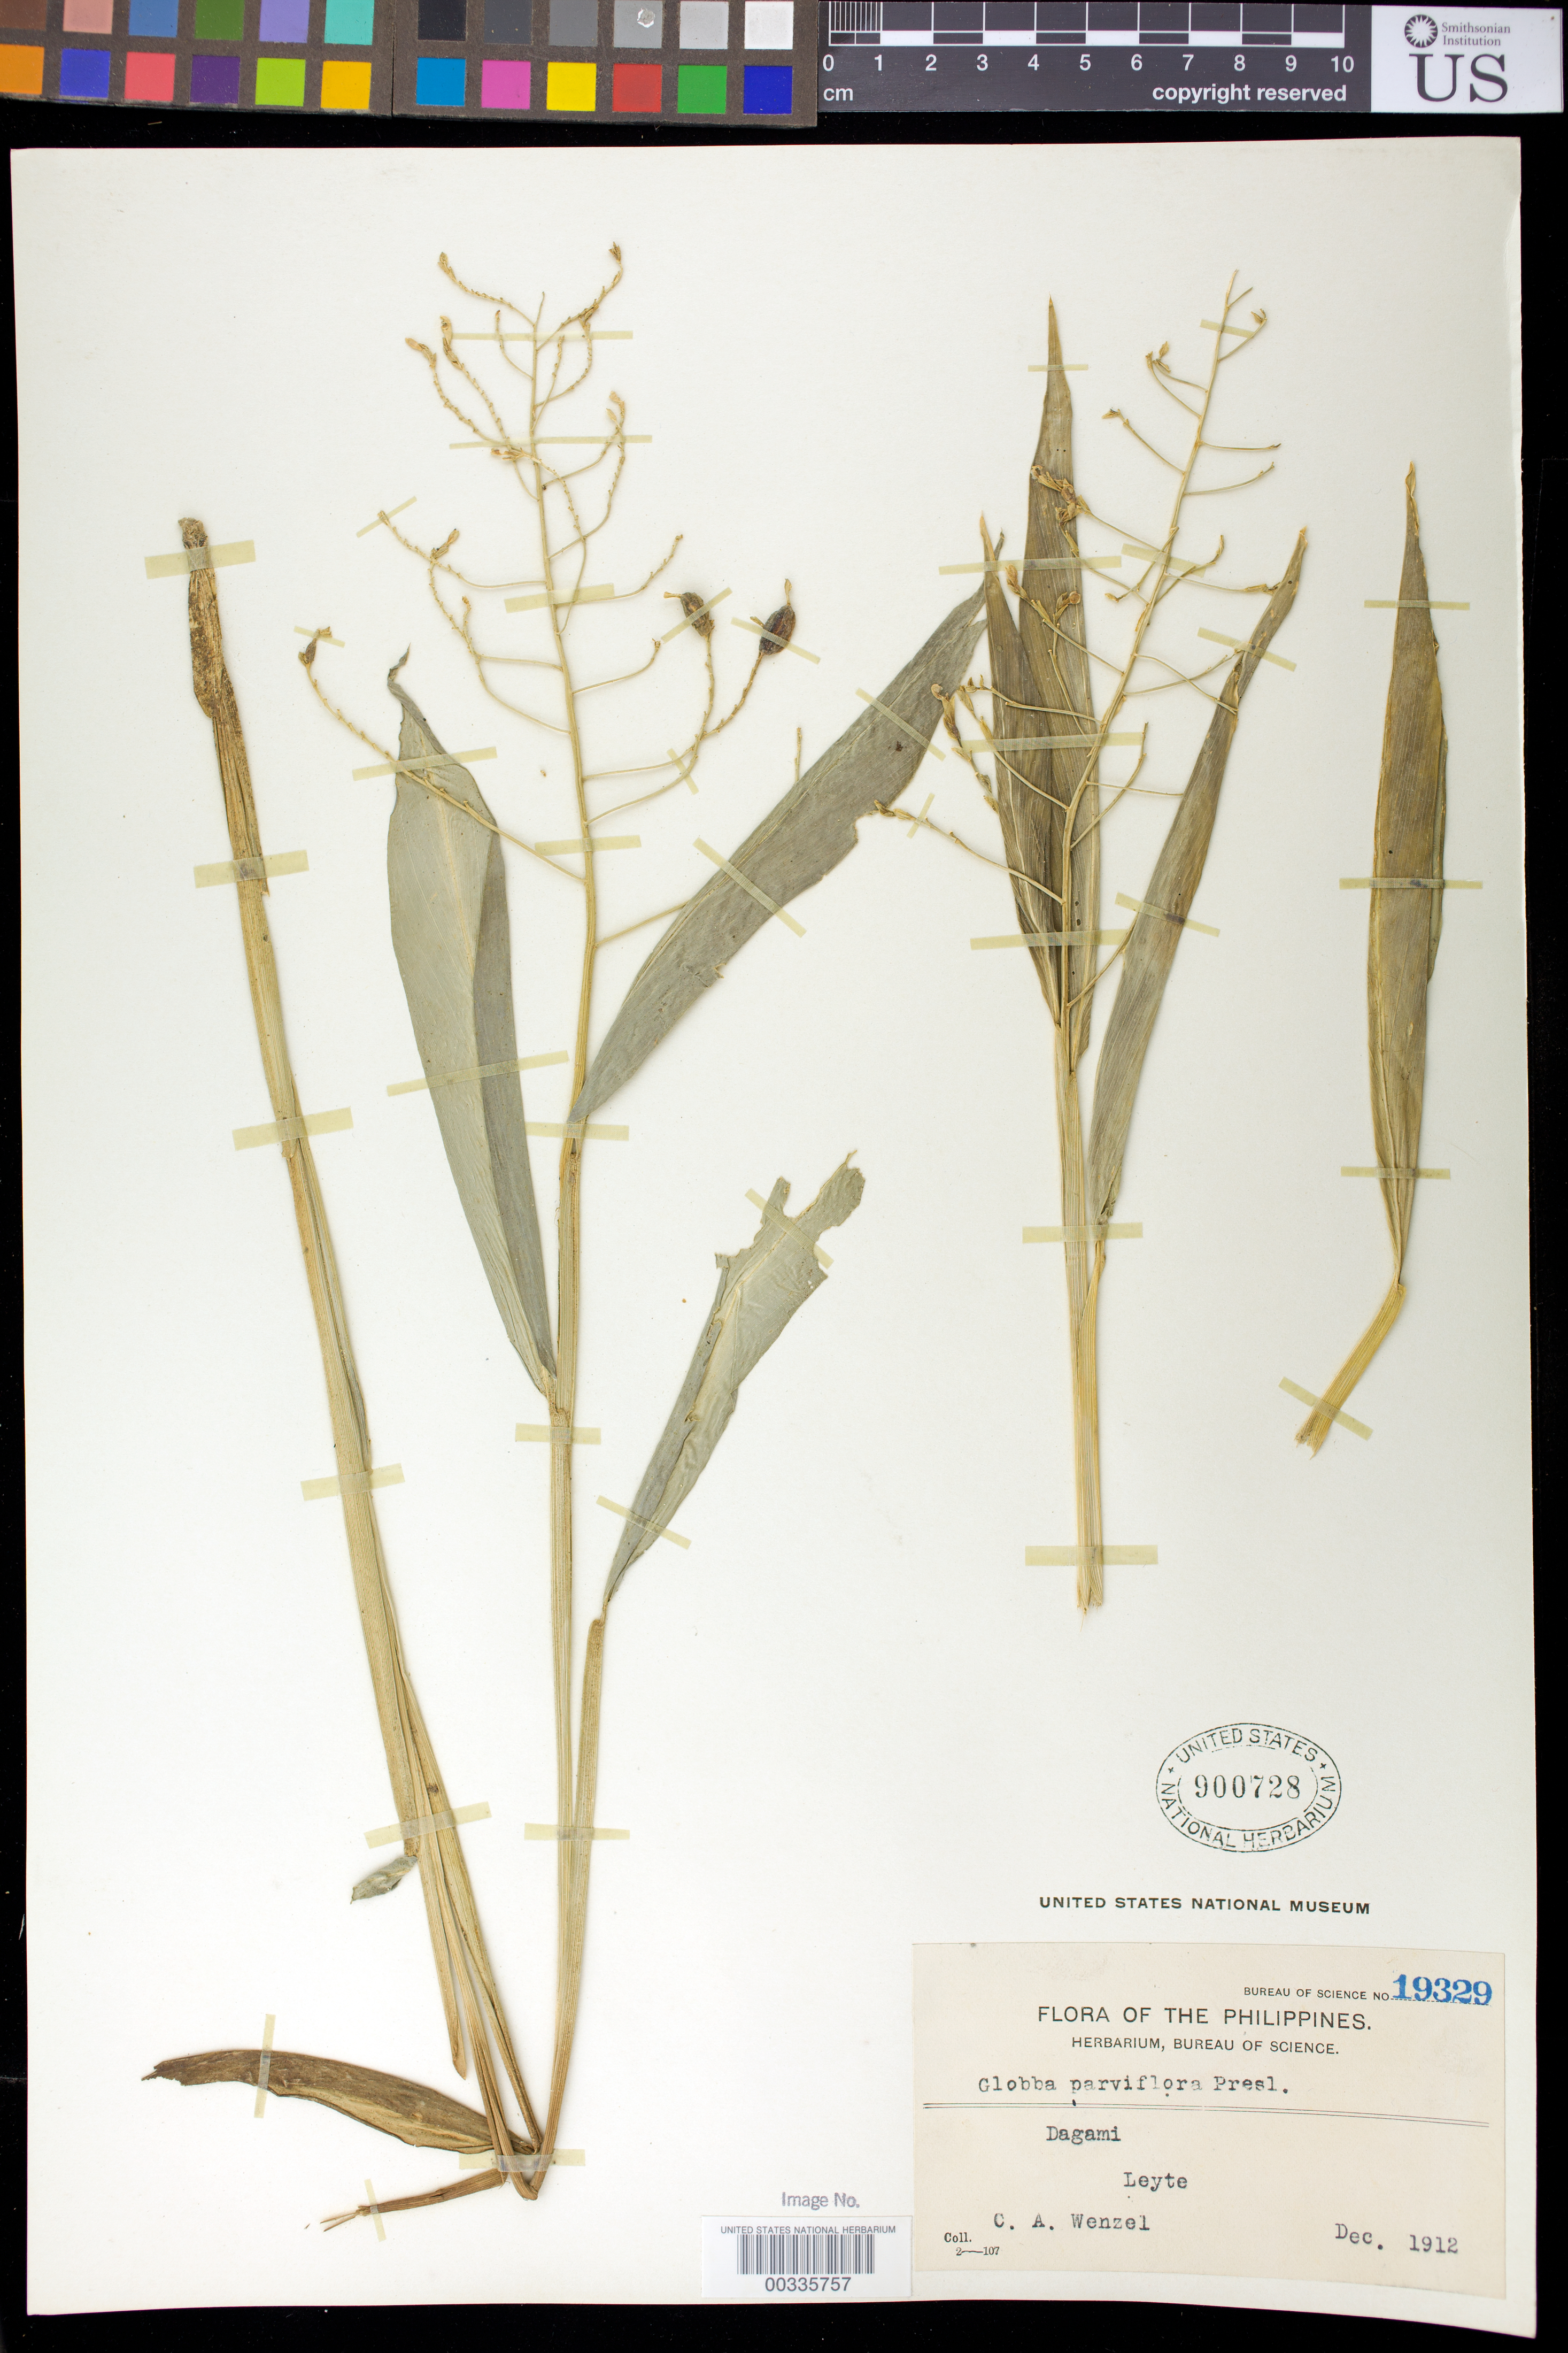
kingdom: Plantae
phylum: Tracheophyta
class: Liliopsida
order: Zingiberales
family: Zingiberaceae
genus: Globba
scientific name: Globba parviflora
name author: C. Presl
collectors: C. Wenzel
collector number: Bur. Sci. 19329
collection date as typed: Dec 1912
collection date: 1912-12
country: Philippines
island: Leyte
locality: Dagami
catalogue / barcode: US 900728